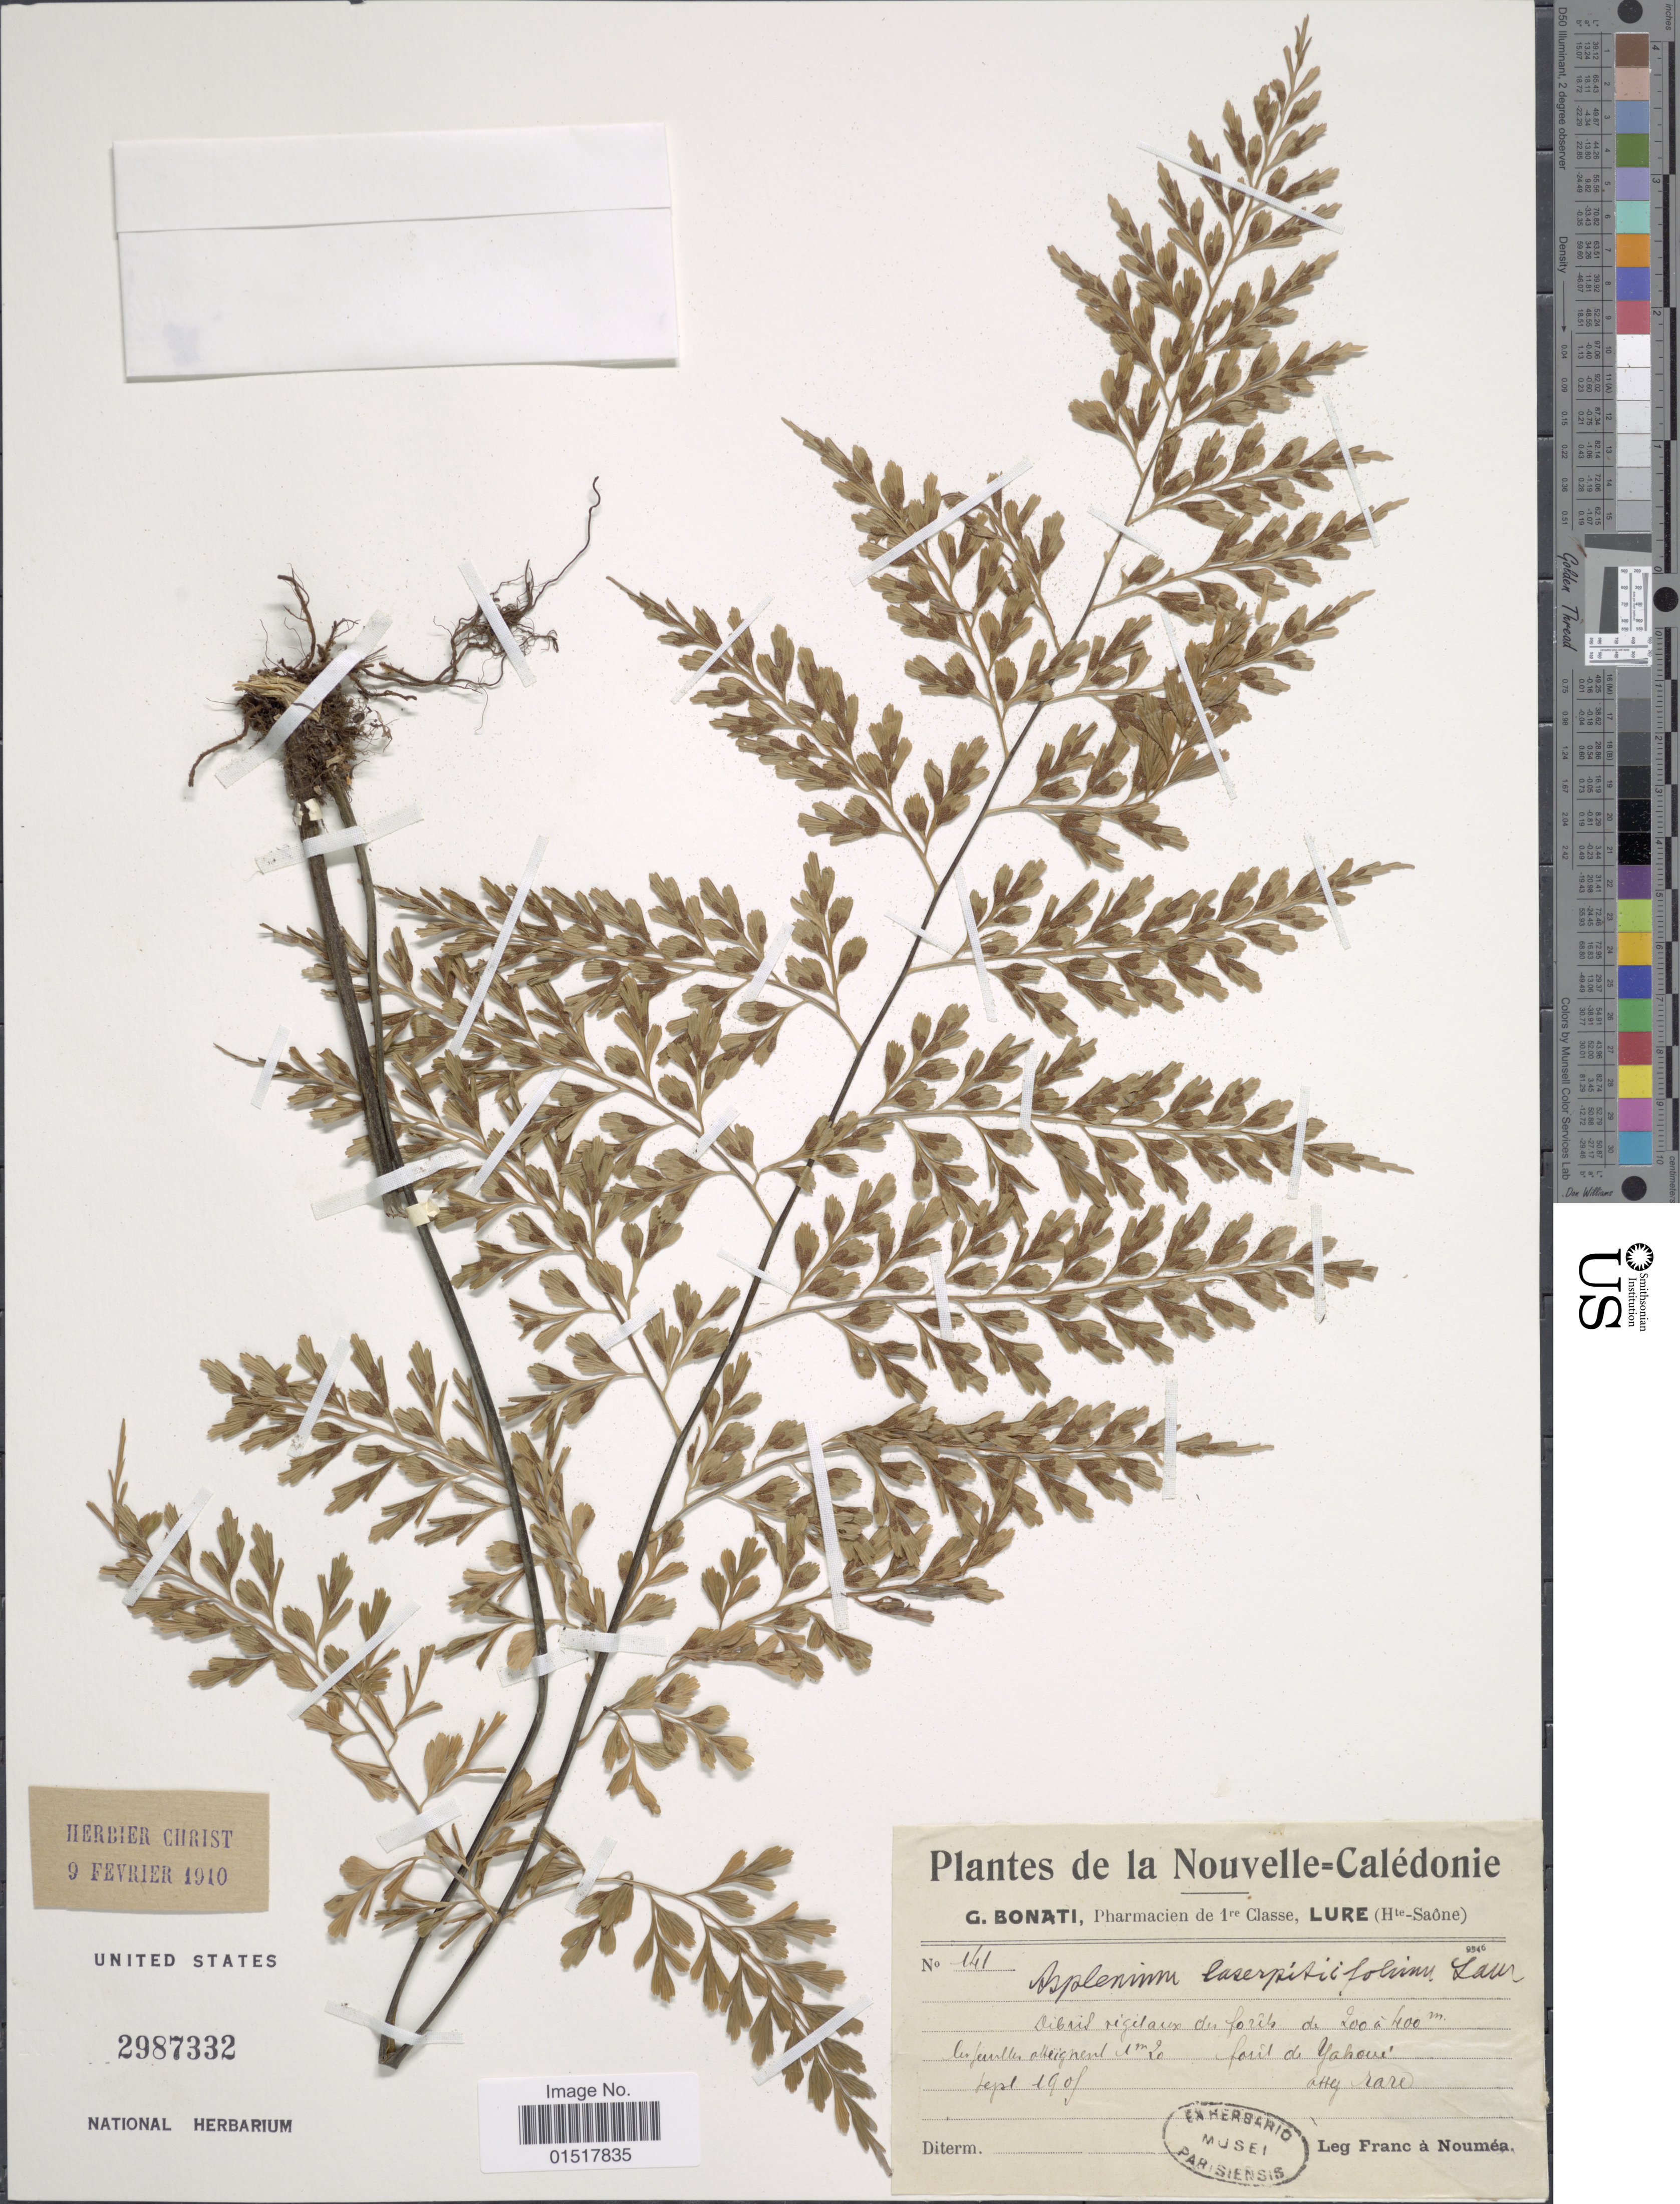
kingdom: Plantae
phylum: Tracheophyta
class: Polypodiopsida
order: Polypodiales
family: Aspleniaceae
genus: Asplenium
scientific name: Asplenium laserpitiifolium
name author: Lam.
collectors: Franc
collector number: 141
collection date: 1905-09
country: New Caledonia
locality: Nouvelle-Calédonie. [illegible text]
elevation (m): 200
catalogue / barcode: US 2987332